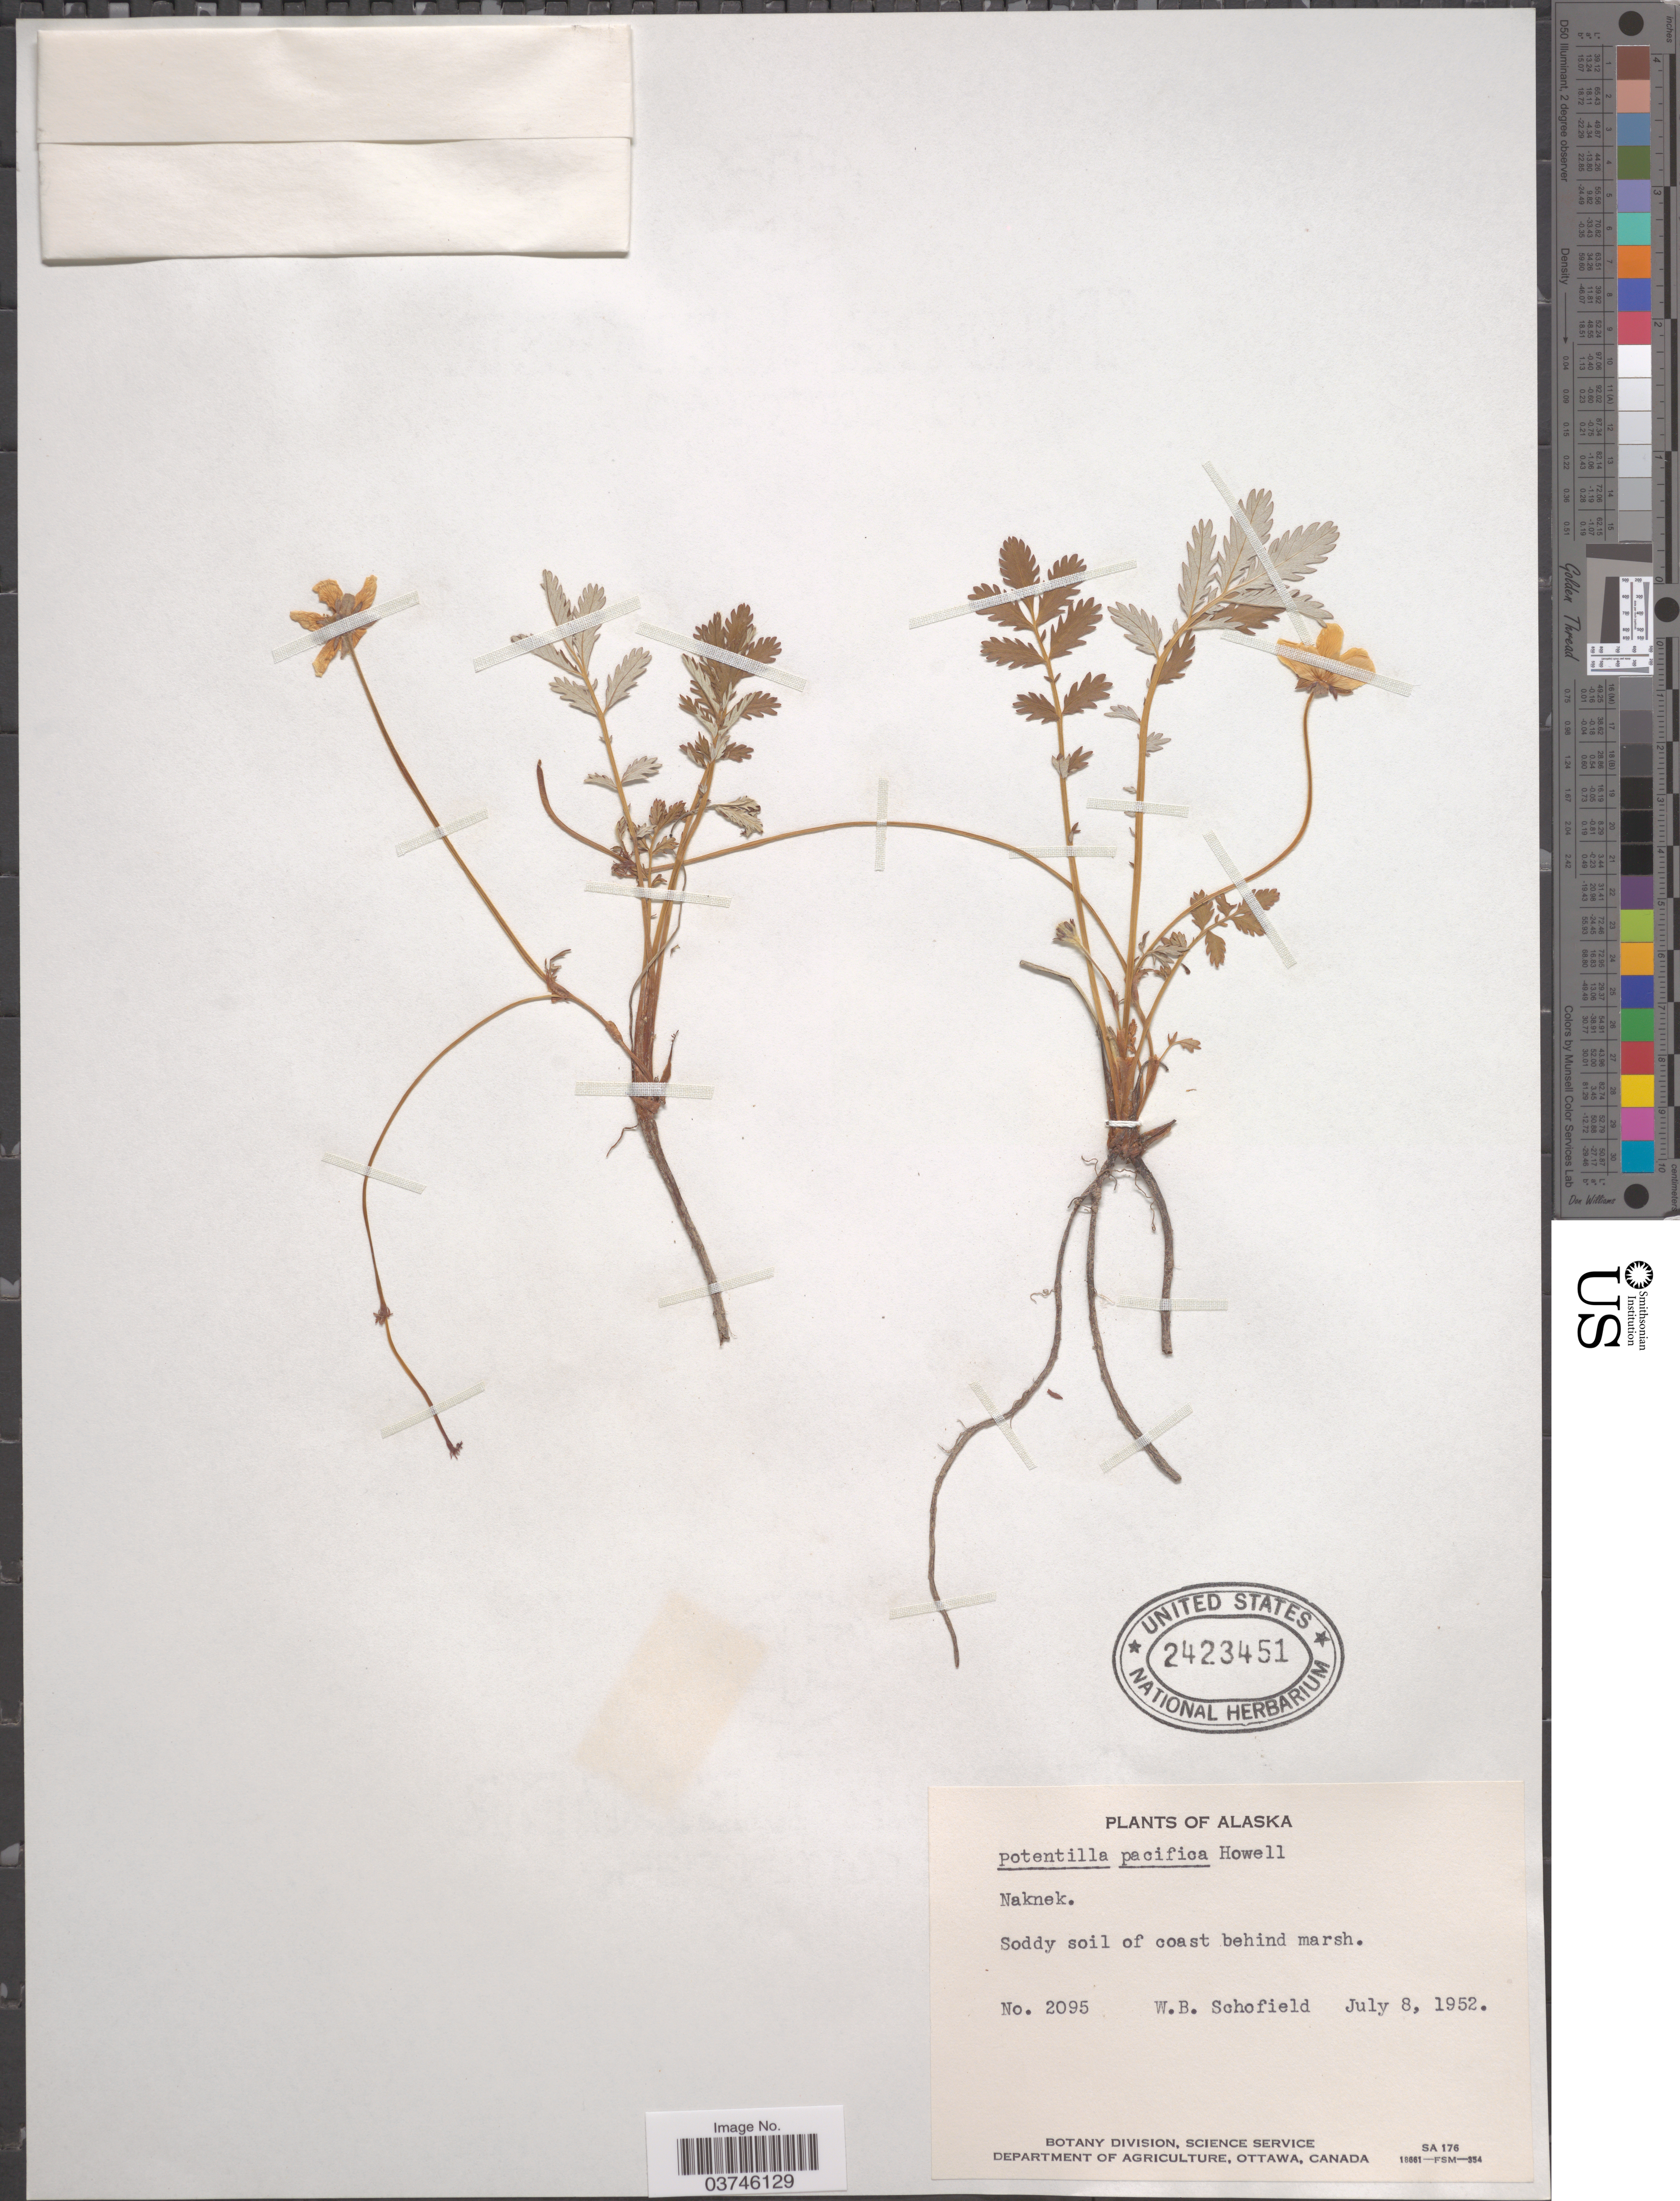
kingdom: Plantae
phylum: Tracheophyta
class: Magnoliopsida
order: Rosales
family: Rosaceae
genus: Argentina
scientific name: Argentina pacifica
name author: (Howell) Rydb.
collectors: W. Schofield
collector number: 2095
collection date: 1952-07-08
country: United States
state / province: Alaska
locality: Naknek. Soddy soil of coast behind marsh.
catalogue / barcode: US 2423451